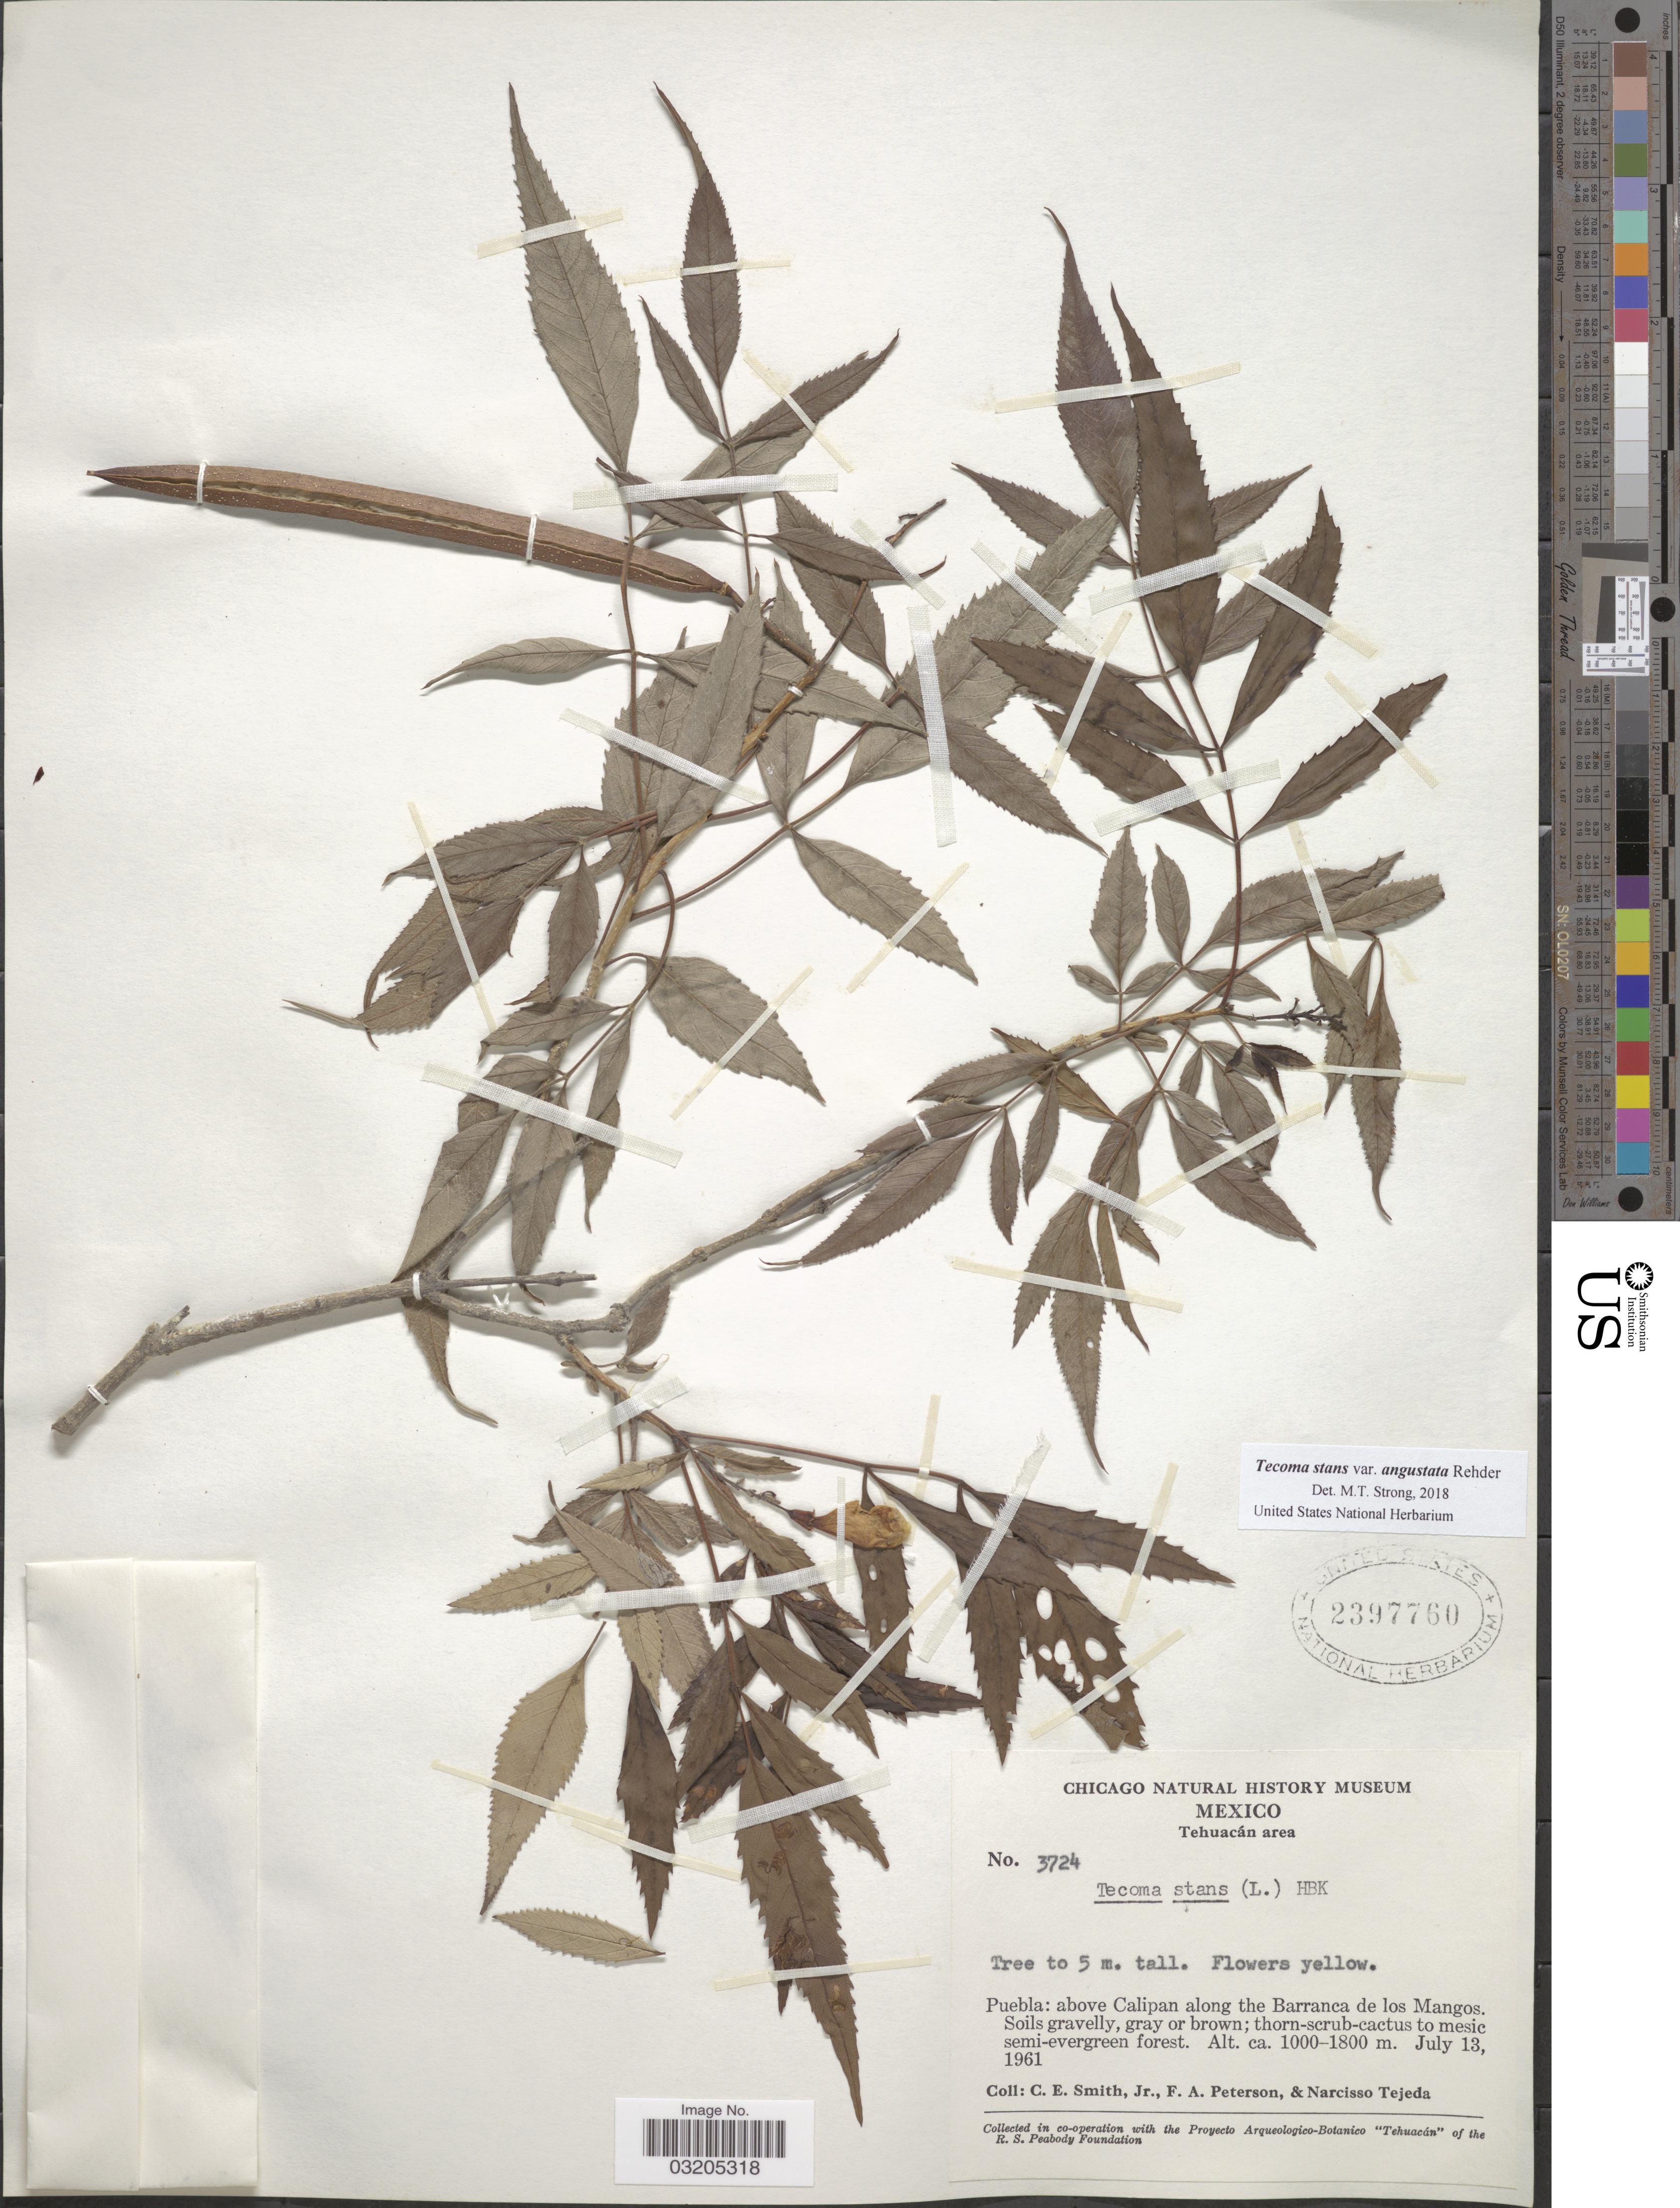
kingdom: Plantae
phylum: Tracheophyta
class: Magnoliopsida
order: Lamiales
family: Bignoniaceae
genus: Tecoma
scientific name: Tecoma stans var. angustata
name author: Rehder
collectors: C. E. Smith Jr., F. A. Peterson & N. Tejeda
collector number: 3724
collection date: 1961-07-13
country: Mexico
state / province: Puebla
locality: Tehuacán area. Above Calipan along the Barranca de los Mangos.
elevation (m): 1000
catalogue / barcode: US 2397760